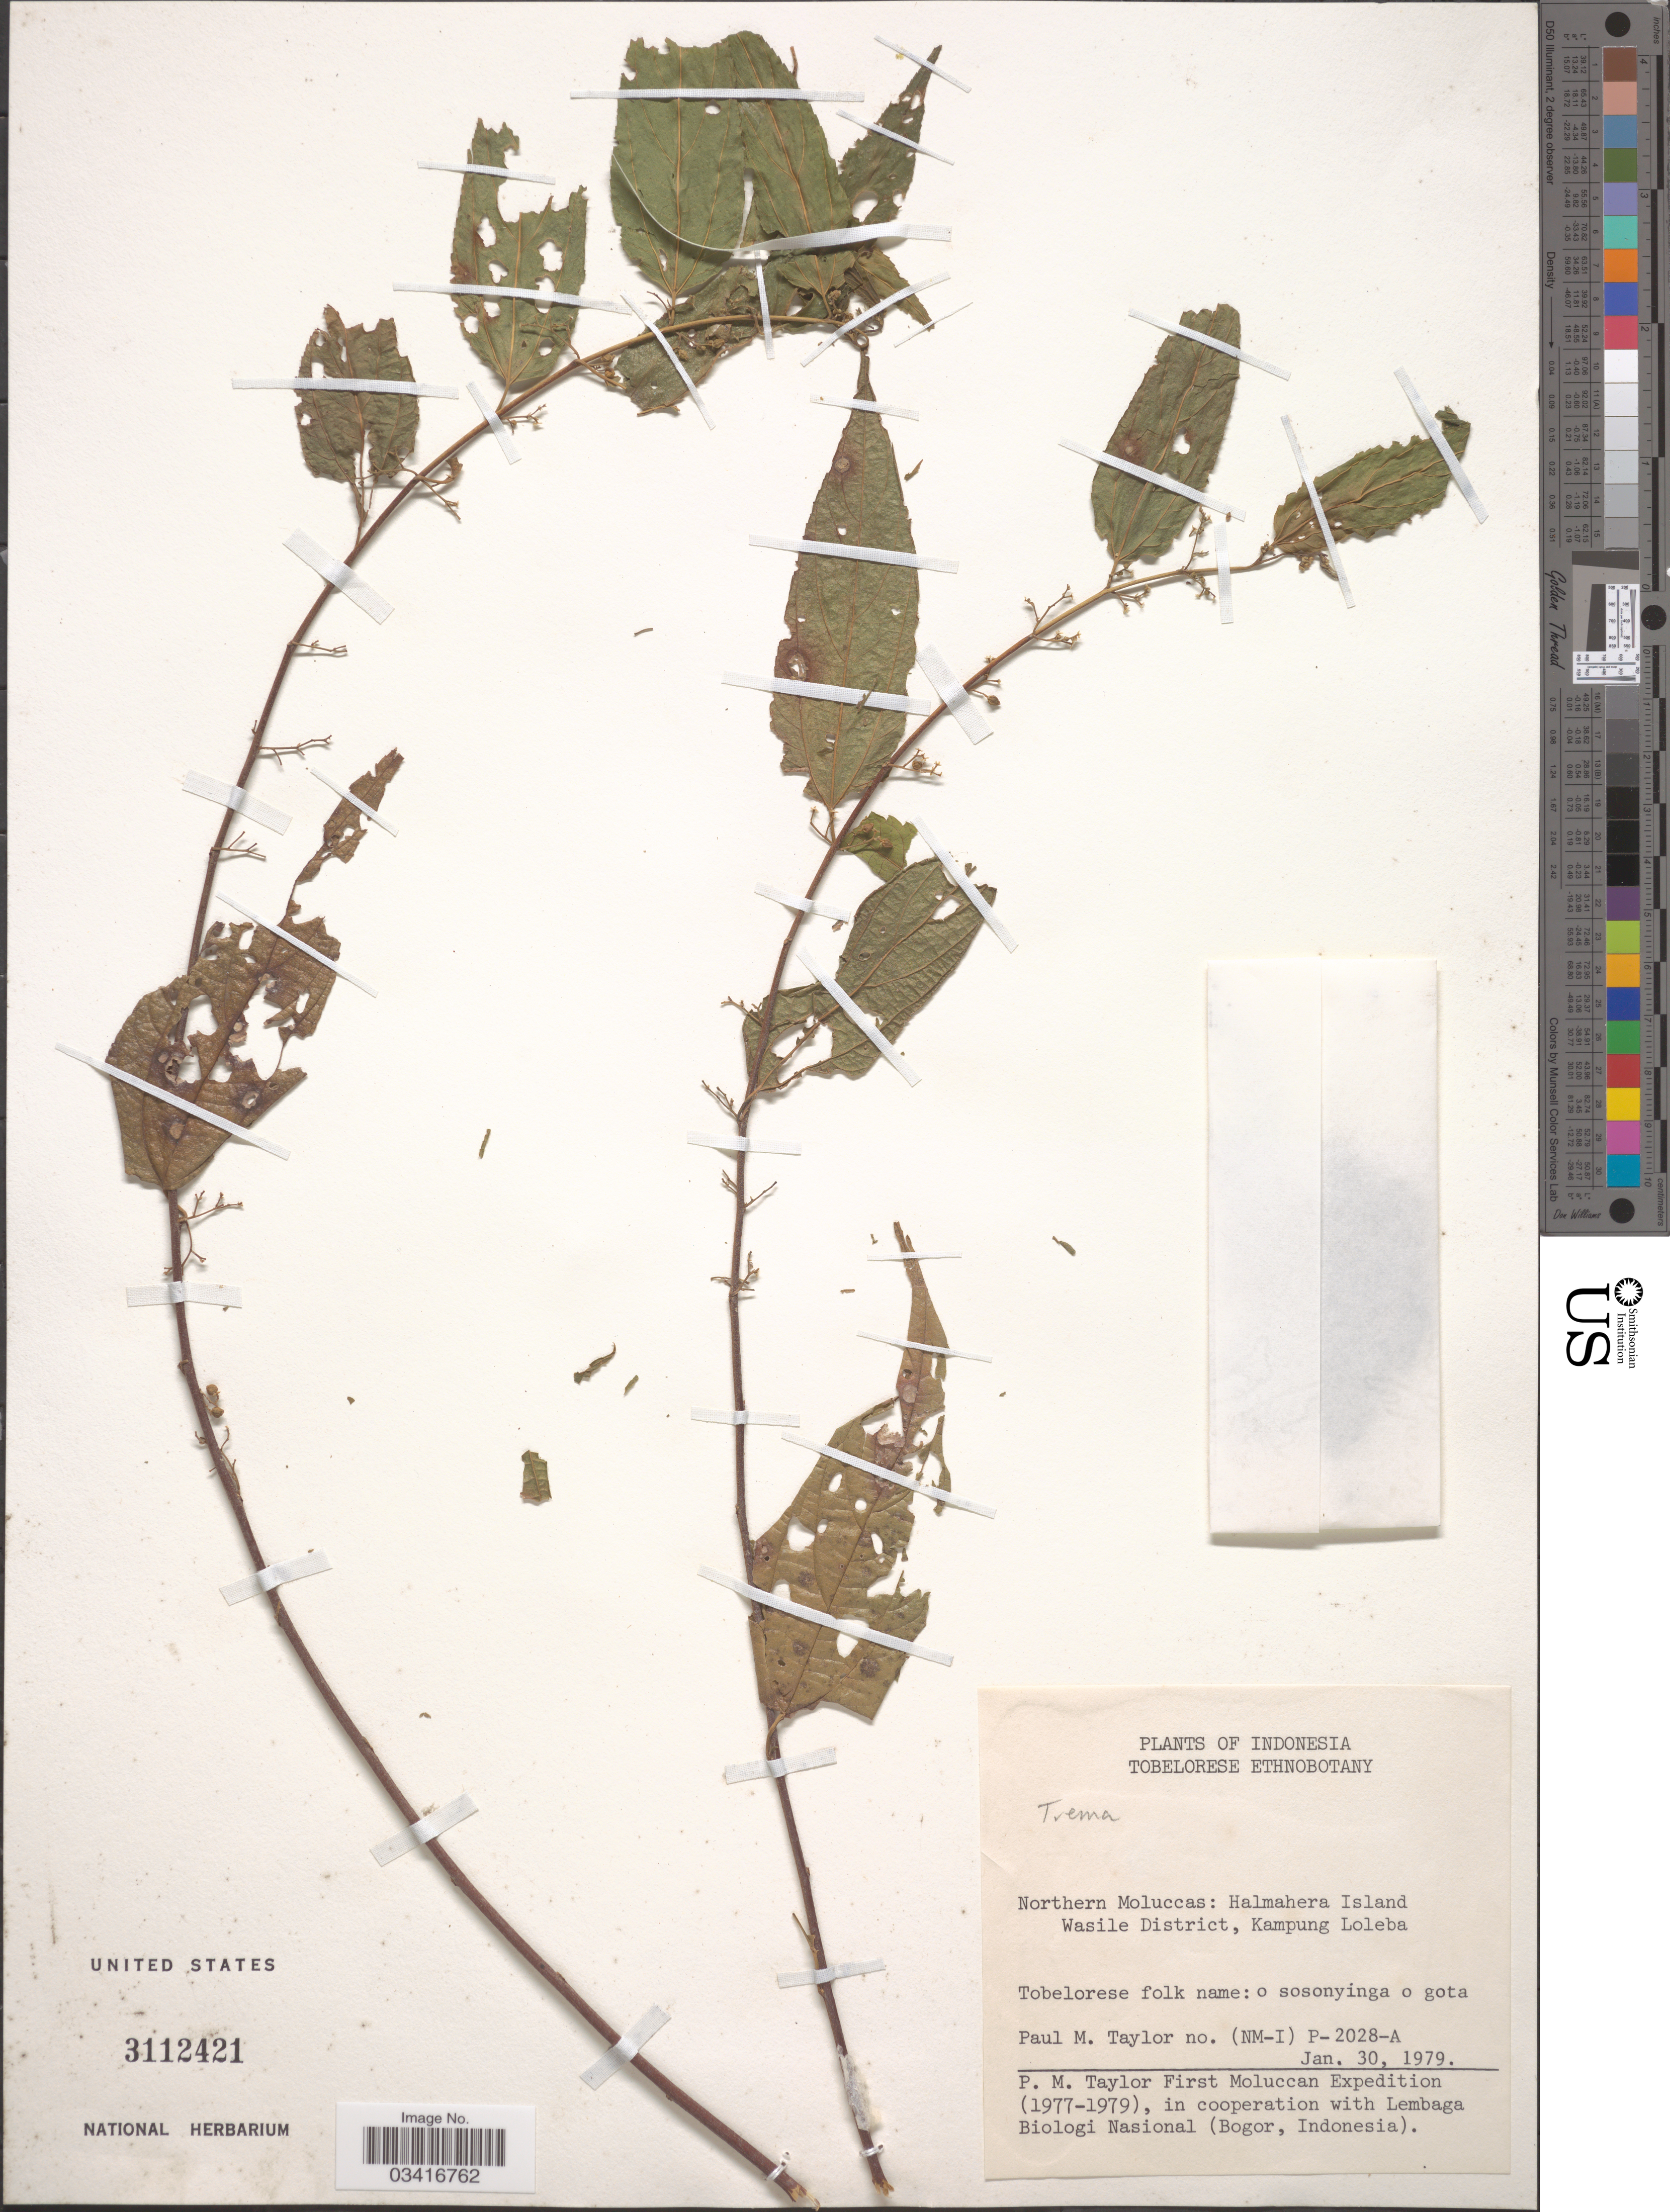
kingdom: Plantae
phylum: Tracheophyta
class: Magnoliopsida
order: Rosales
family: Cannabaceae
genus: Trema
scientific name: Trema sp.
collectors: P. M. Taylor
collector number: (NM-I) P-2028-A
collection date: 1979-01-30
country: Indonesia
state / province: Maluku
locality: Northern Moluccas: Halmahera Island Wasile District, Kampung Loleba.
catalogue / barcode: US 3112421